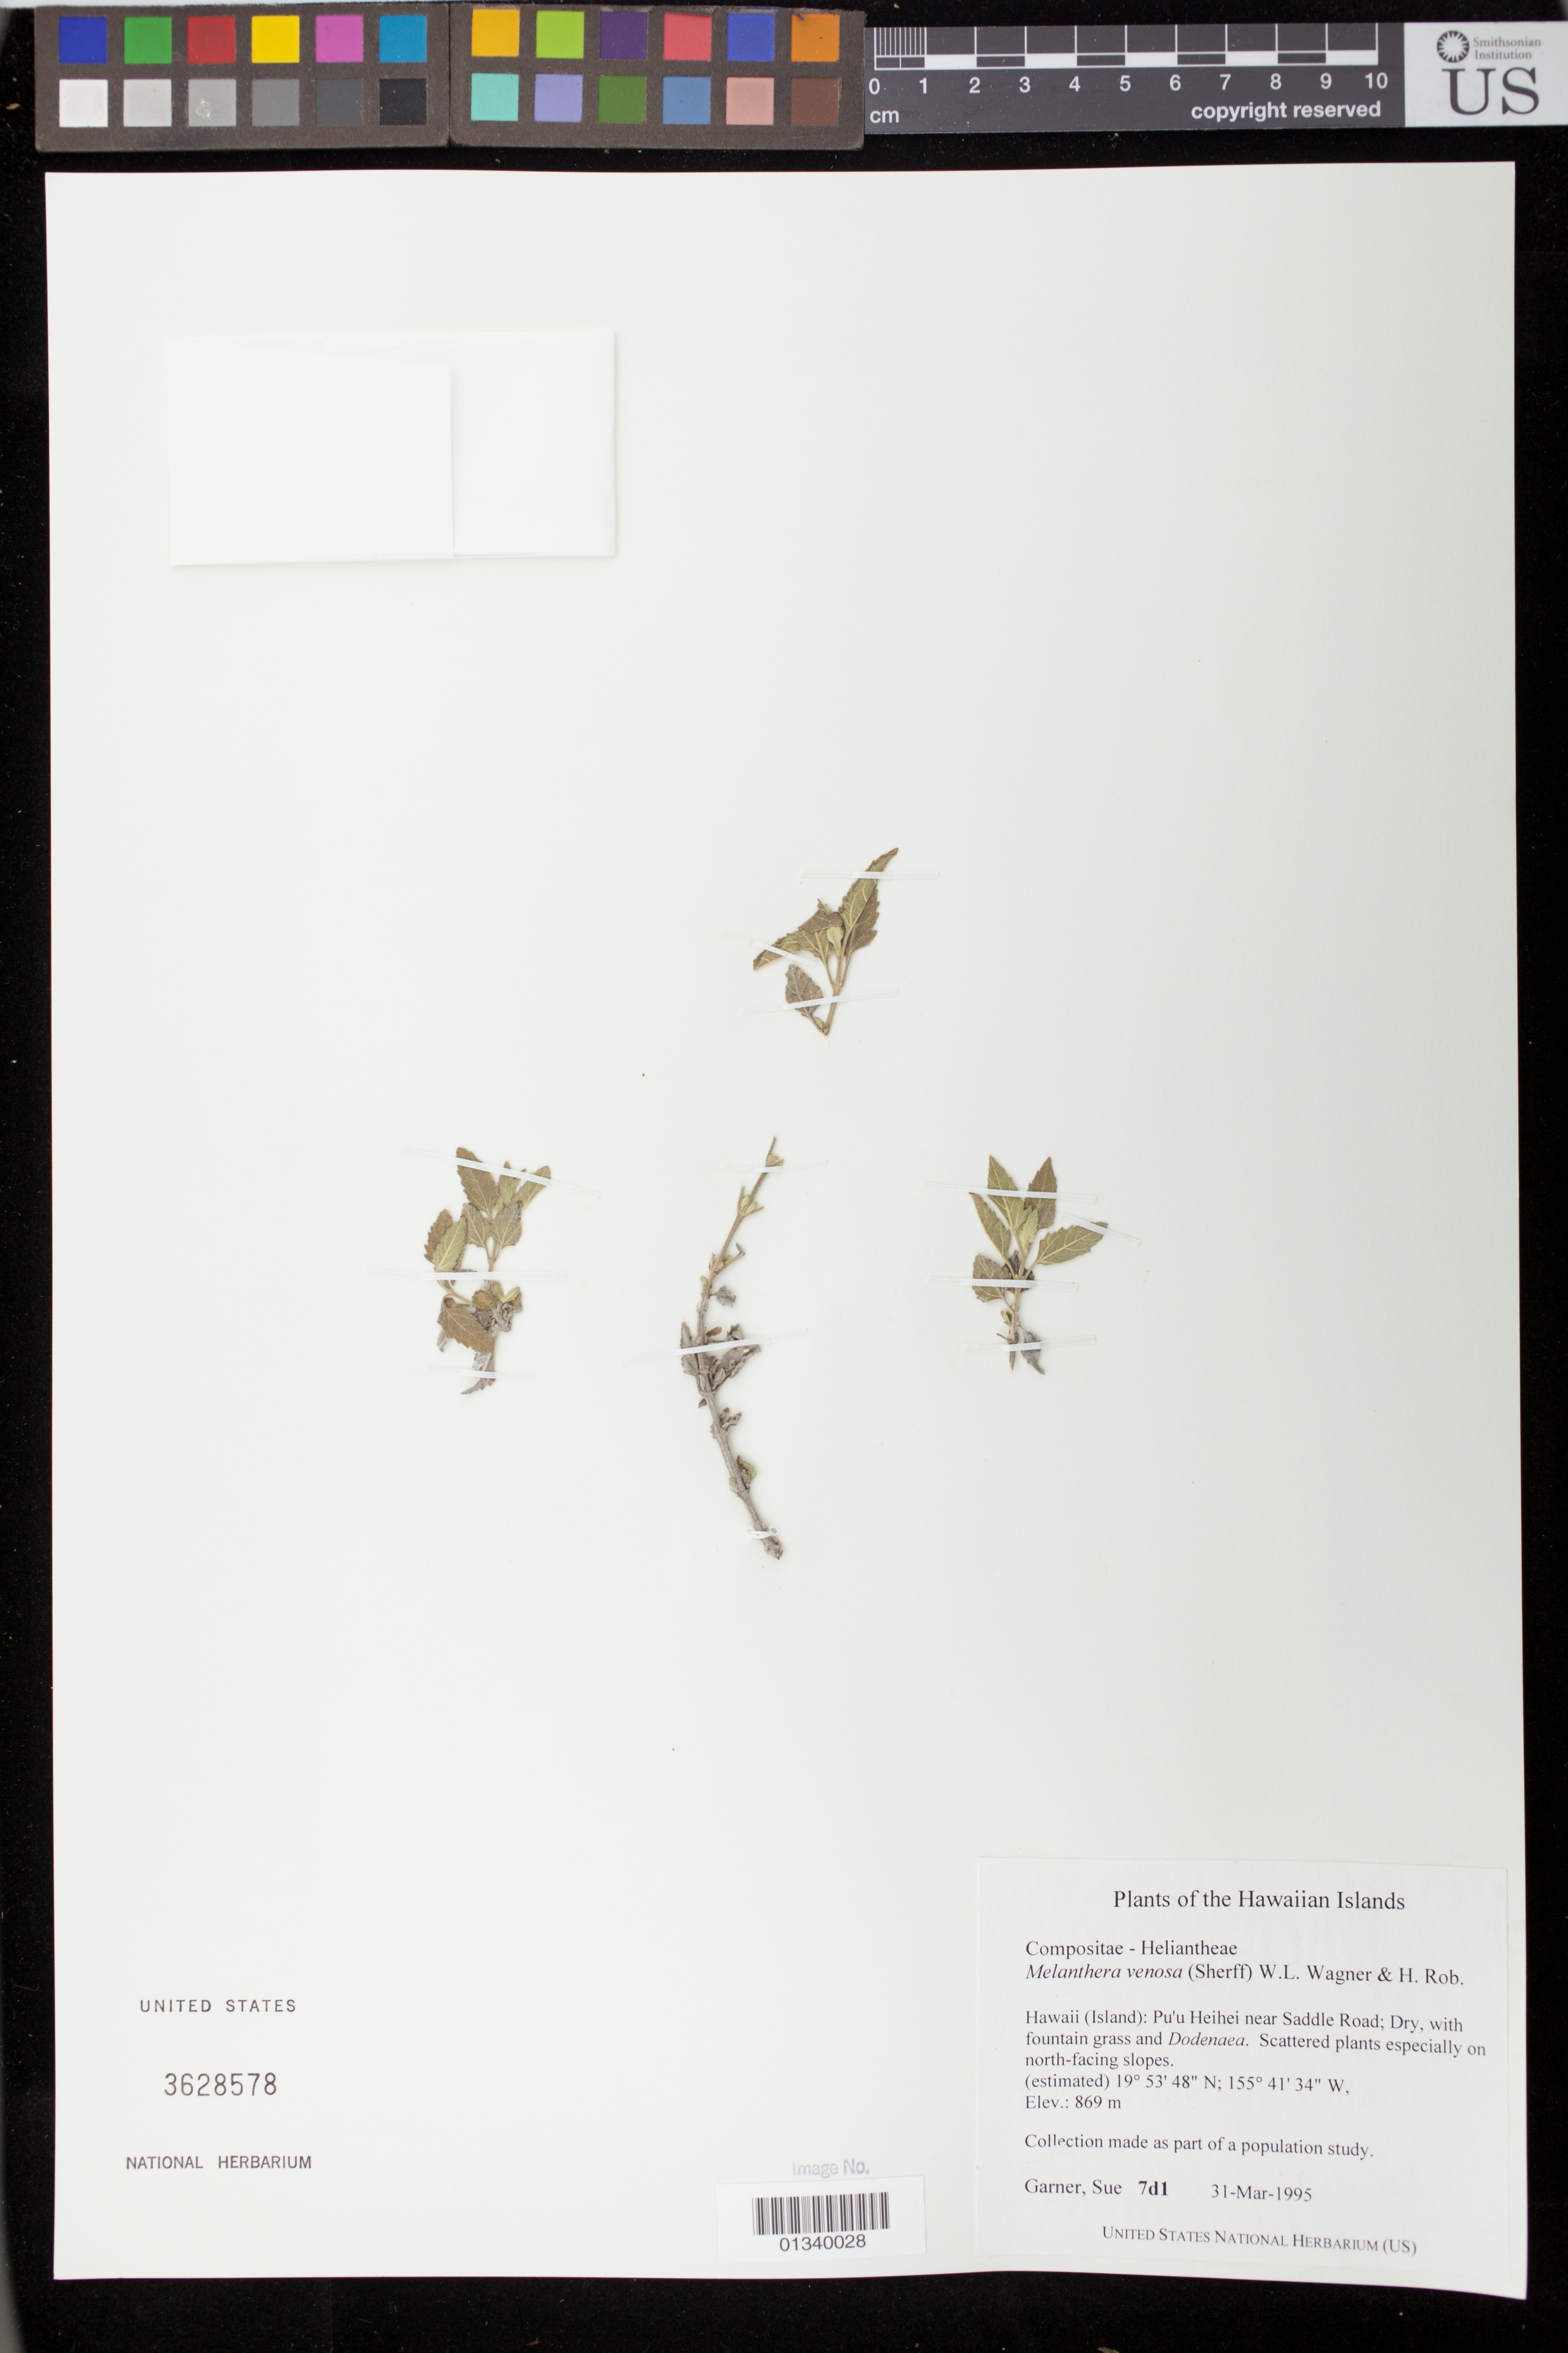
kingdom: Plantae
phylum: Tracheophyta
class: Magnoliopsida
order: Asterales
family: Asteraceae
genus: Wollastonia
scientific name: Wollastonia venosa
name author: (Sherff) Orchard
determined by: Wagner, W. L., (BOT), Smithsonian Institution - National Museum of Natural History (UNITED STATES)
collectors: S. Garner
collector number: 7d1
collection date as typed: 31 March 1995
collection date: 1995-03-31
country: United States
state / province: Hawaii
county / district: Hawaii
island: Hawaii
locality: Pu'u Heihei near Saddle Road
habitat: Dry with fountain grass and Dodenaea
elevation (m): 869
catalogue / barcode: US 3628578